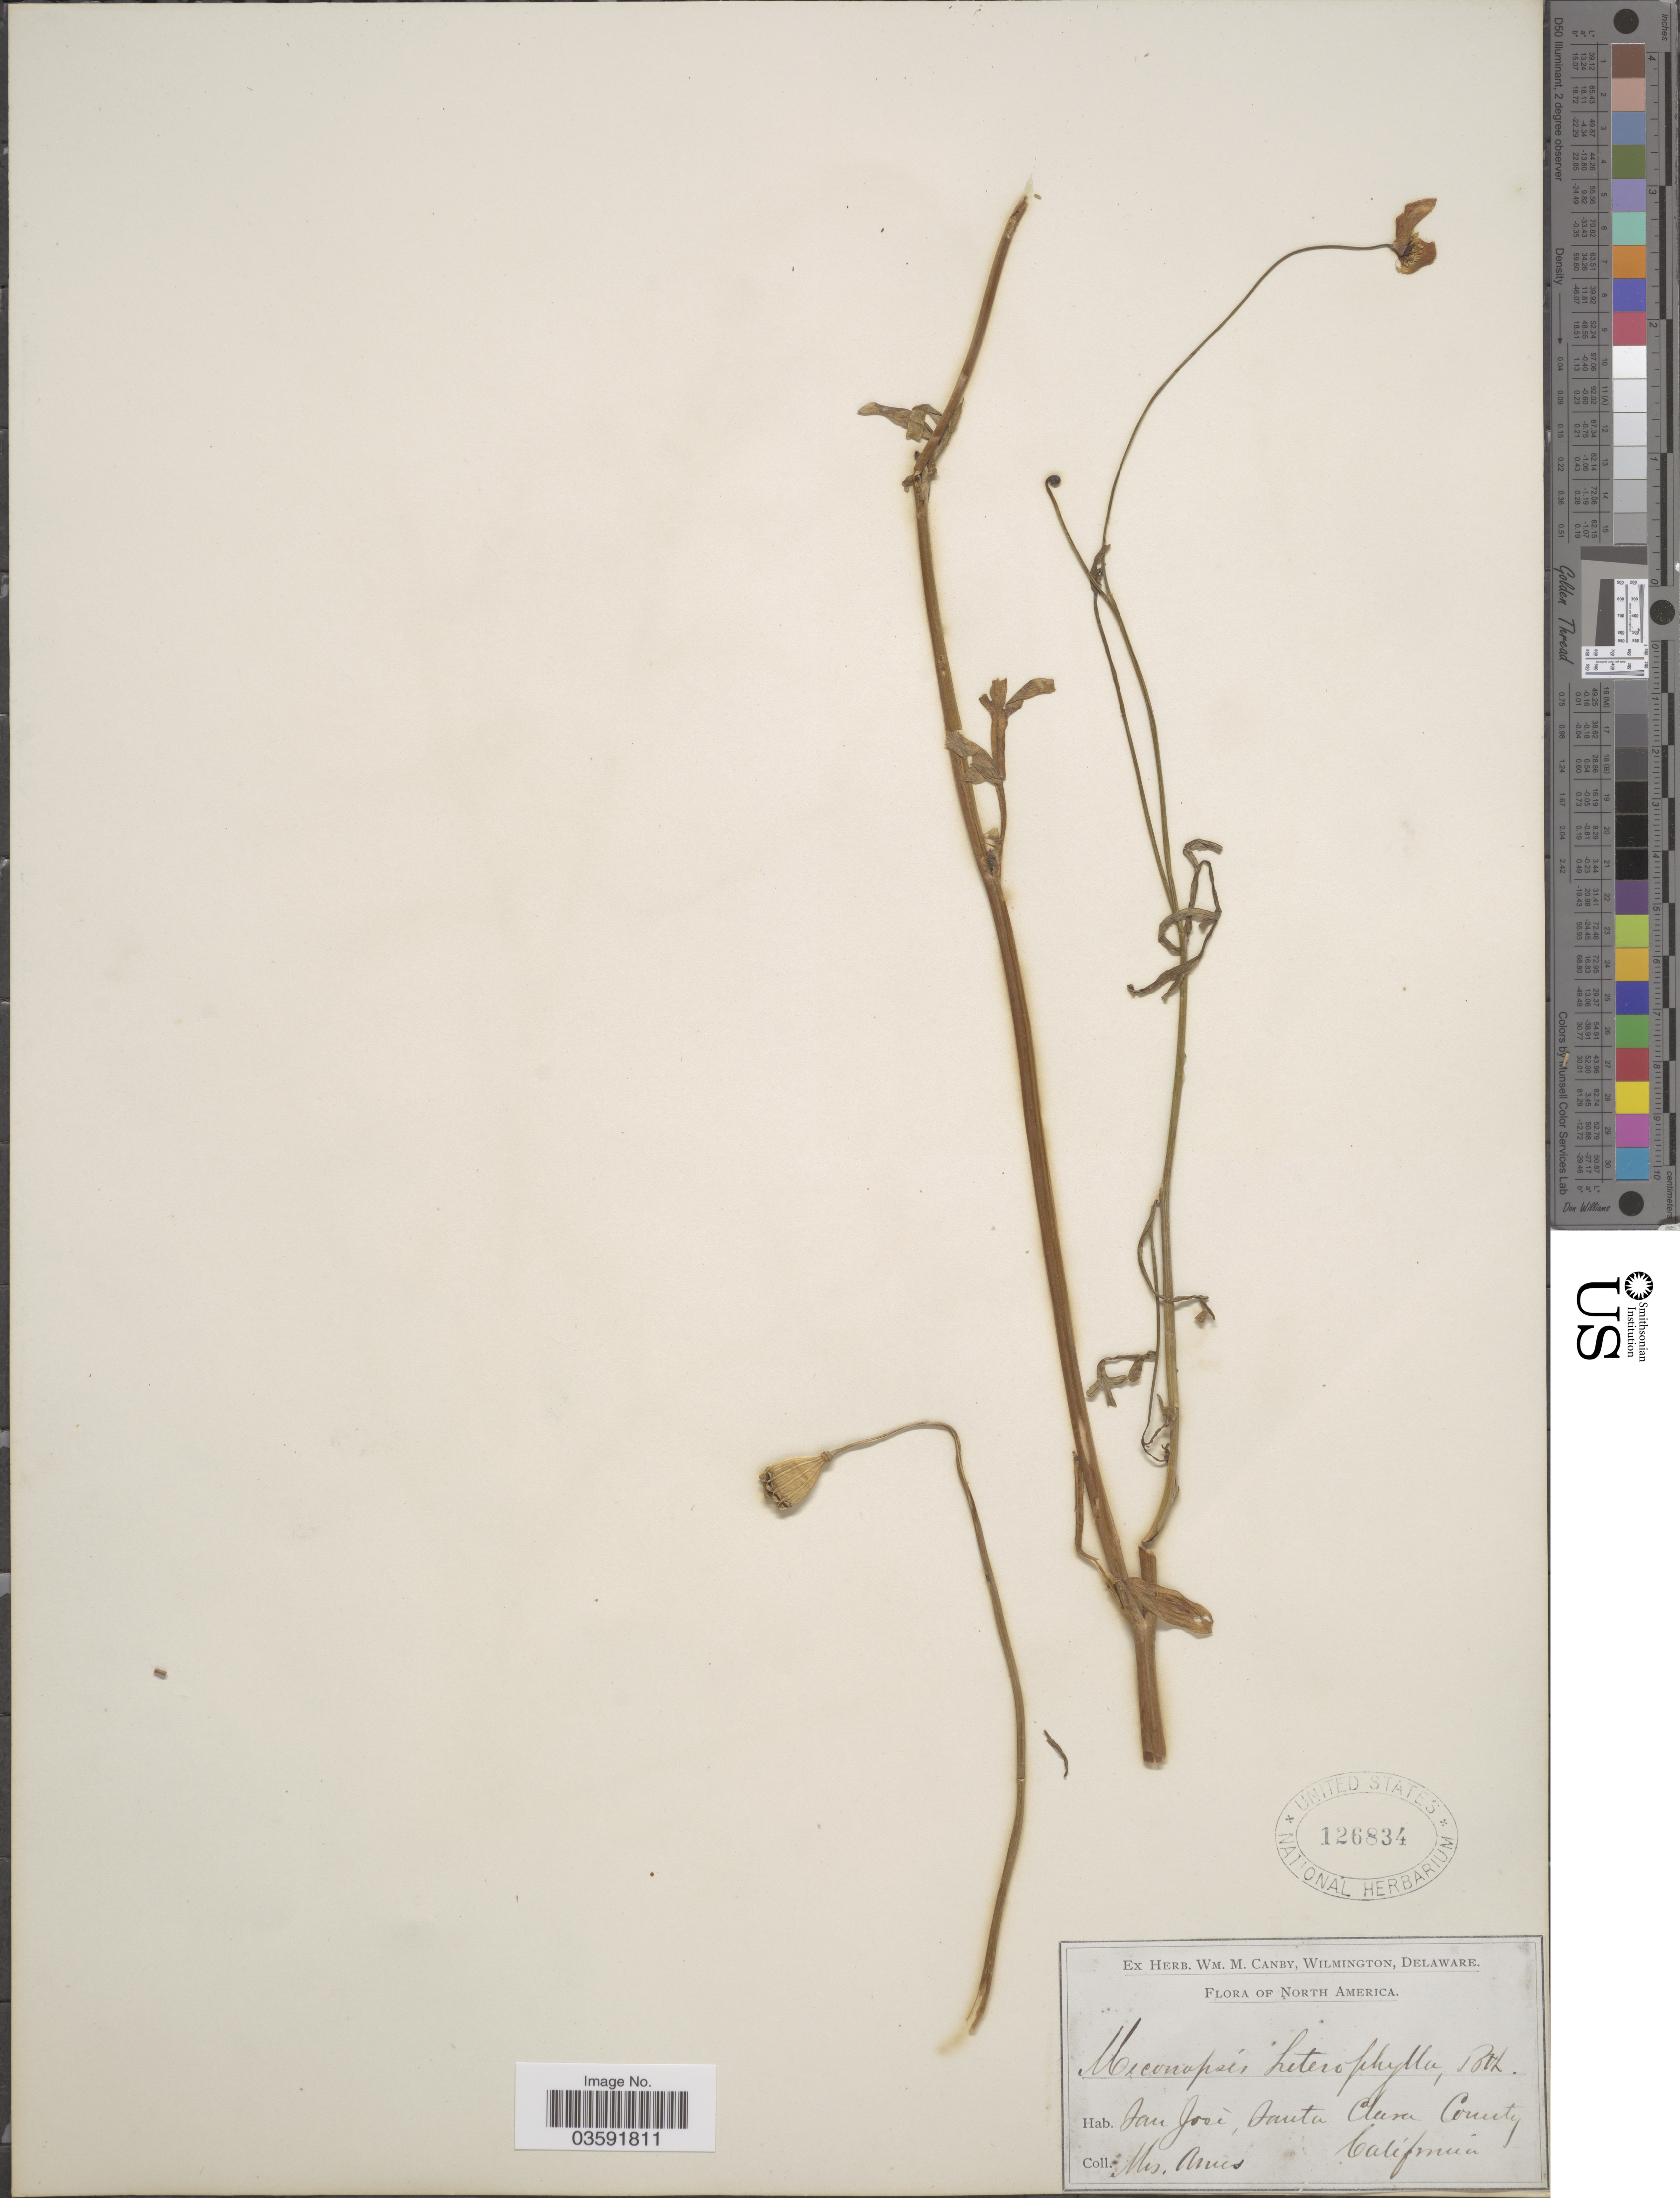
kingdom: Plantae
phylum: Tracheophyta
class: Magnoliopsida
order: Ranunculales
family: Papaveraceae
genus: Papaver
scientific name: Papaver heterophyllum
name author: (Benth.) Greene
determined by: Strong, M. T., (US), Smithsonian Institution - National Museum of Natural History (UNITED STATES)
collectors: -- Ames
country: United States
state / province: California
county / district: Santa Clara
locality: San José, Santa Clara County.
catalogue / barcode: US 126834